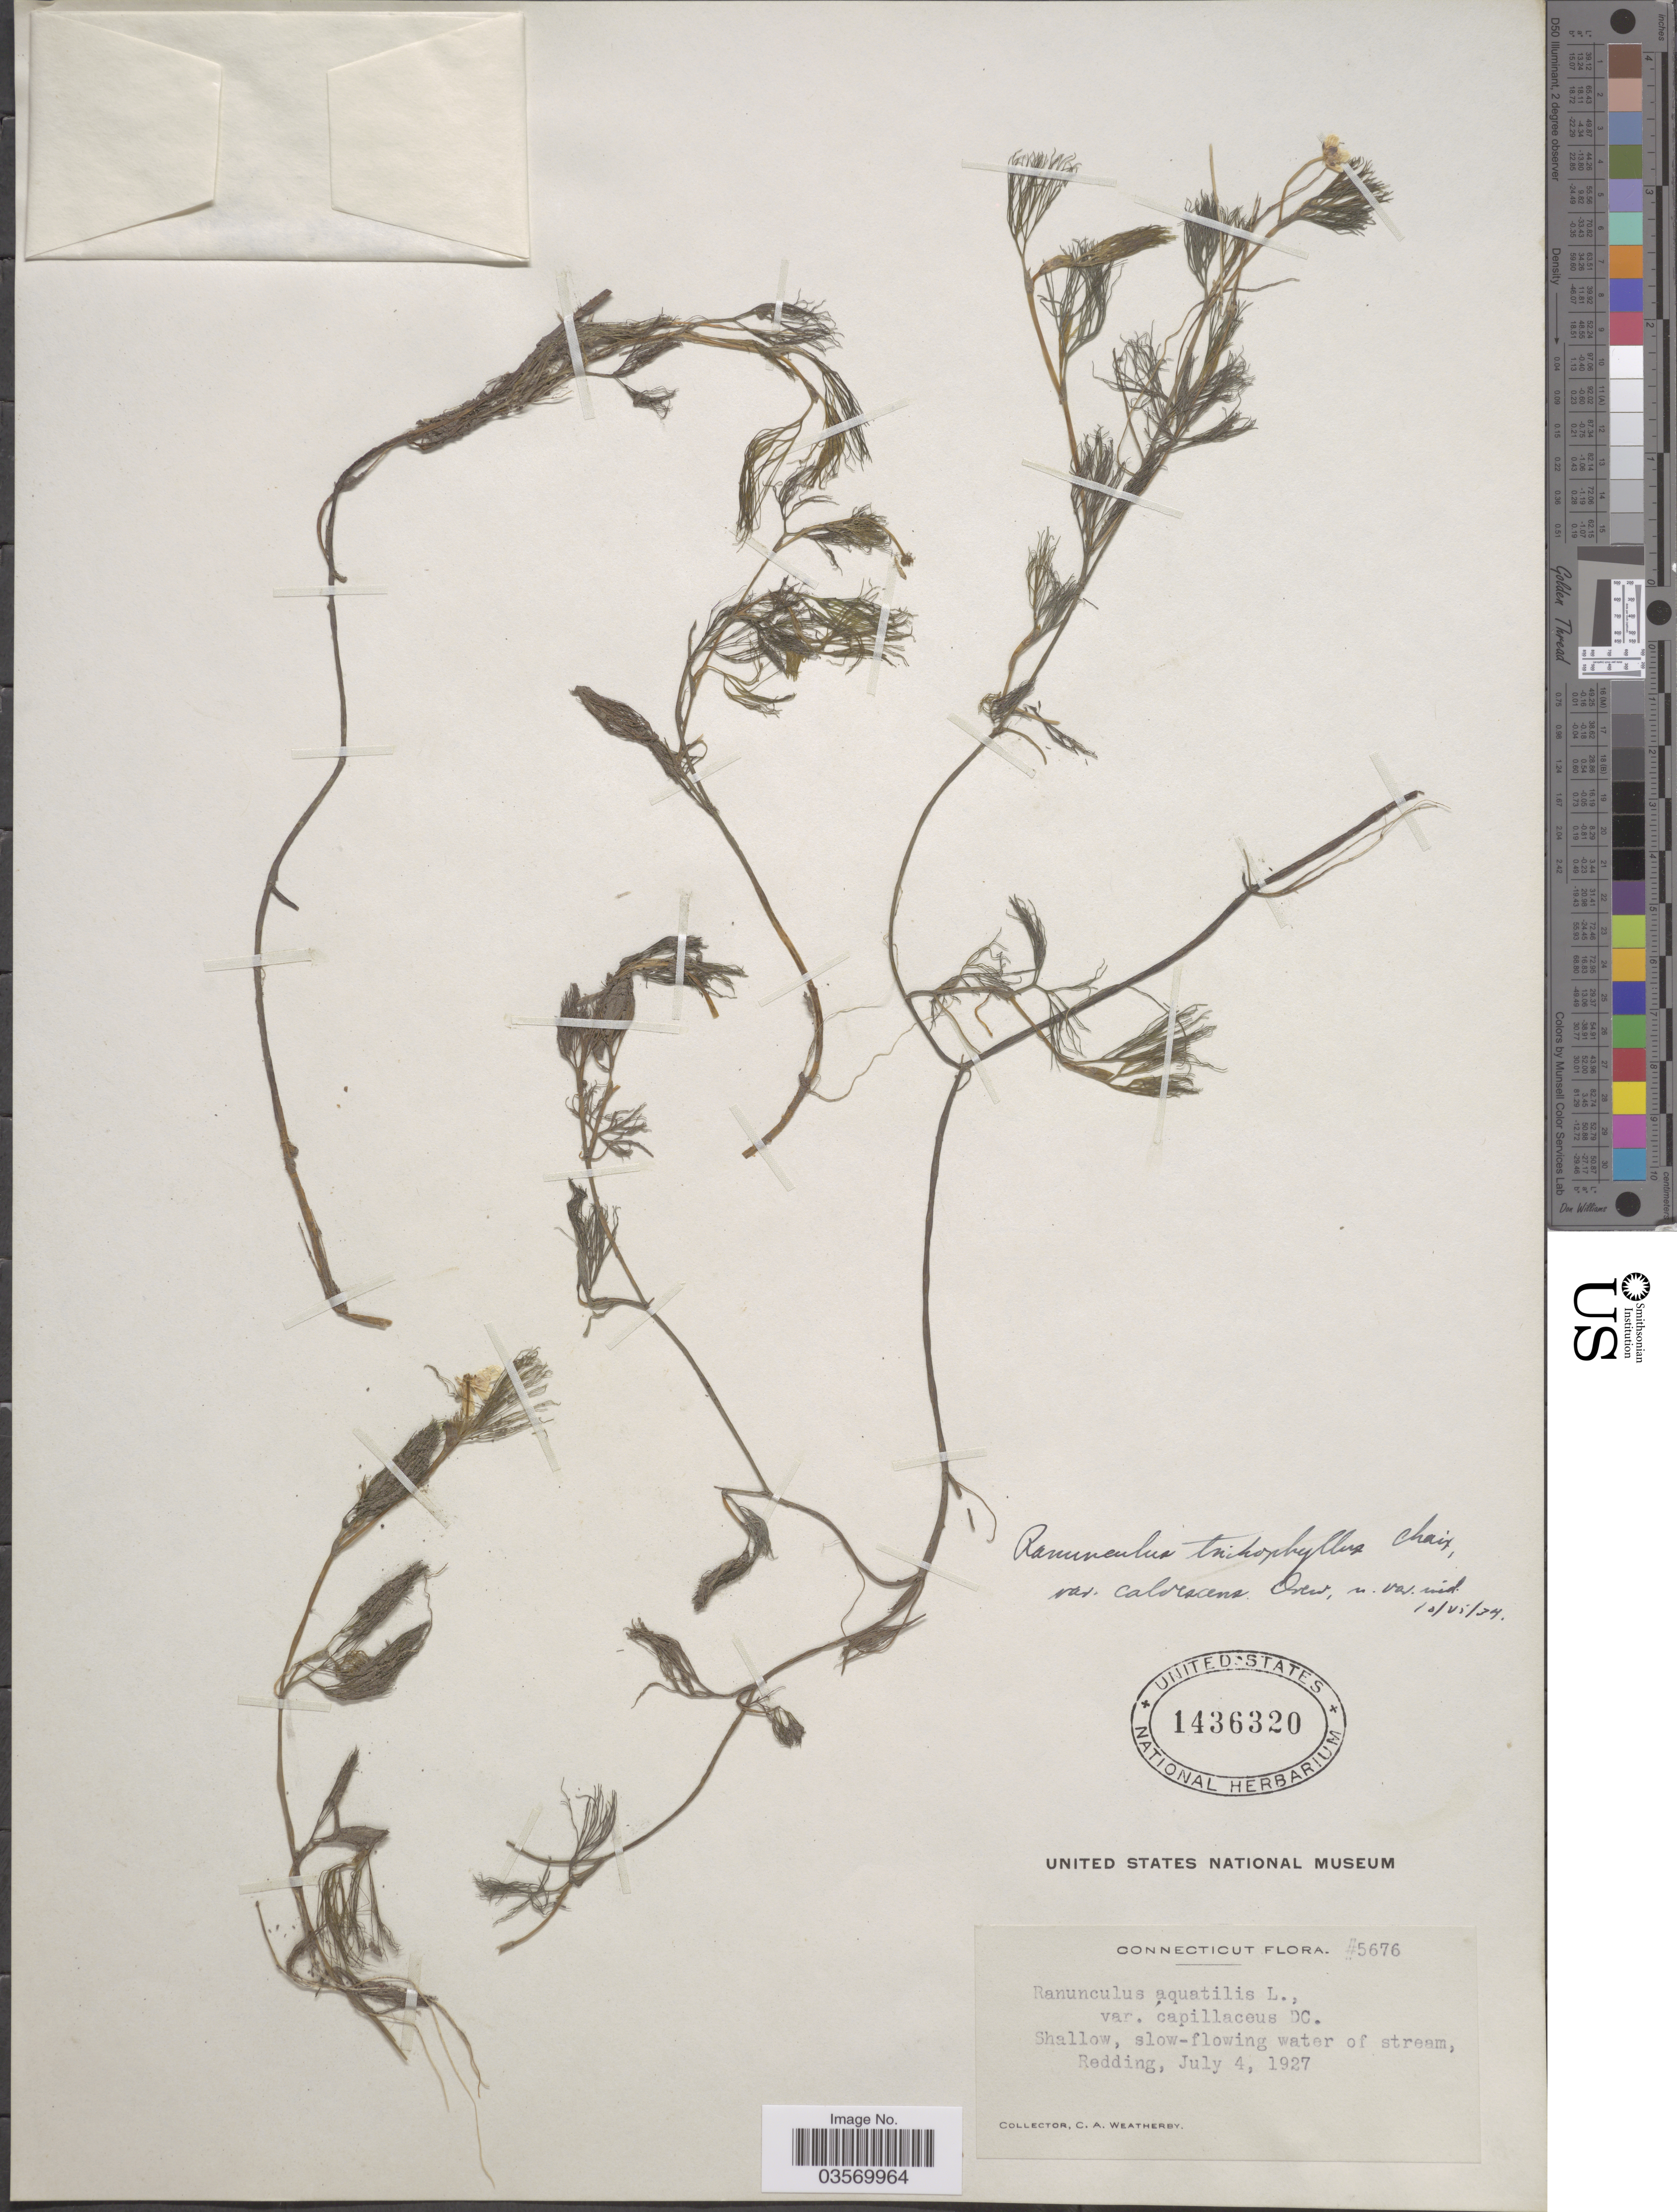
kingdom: Plantae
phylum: Tracheophyta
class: Magnoliopsida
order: Ranunculales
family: Ranunculaceae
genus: Ranunculus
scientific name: Ranunculus trichophyllus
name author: Chaix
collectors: C. A. Weatherby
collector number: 5676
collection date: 1927-07-04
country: United States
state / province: Connecticut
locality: Redding.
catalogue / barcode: US 1436320